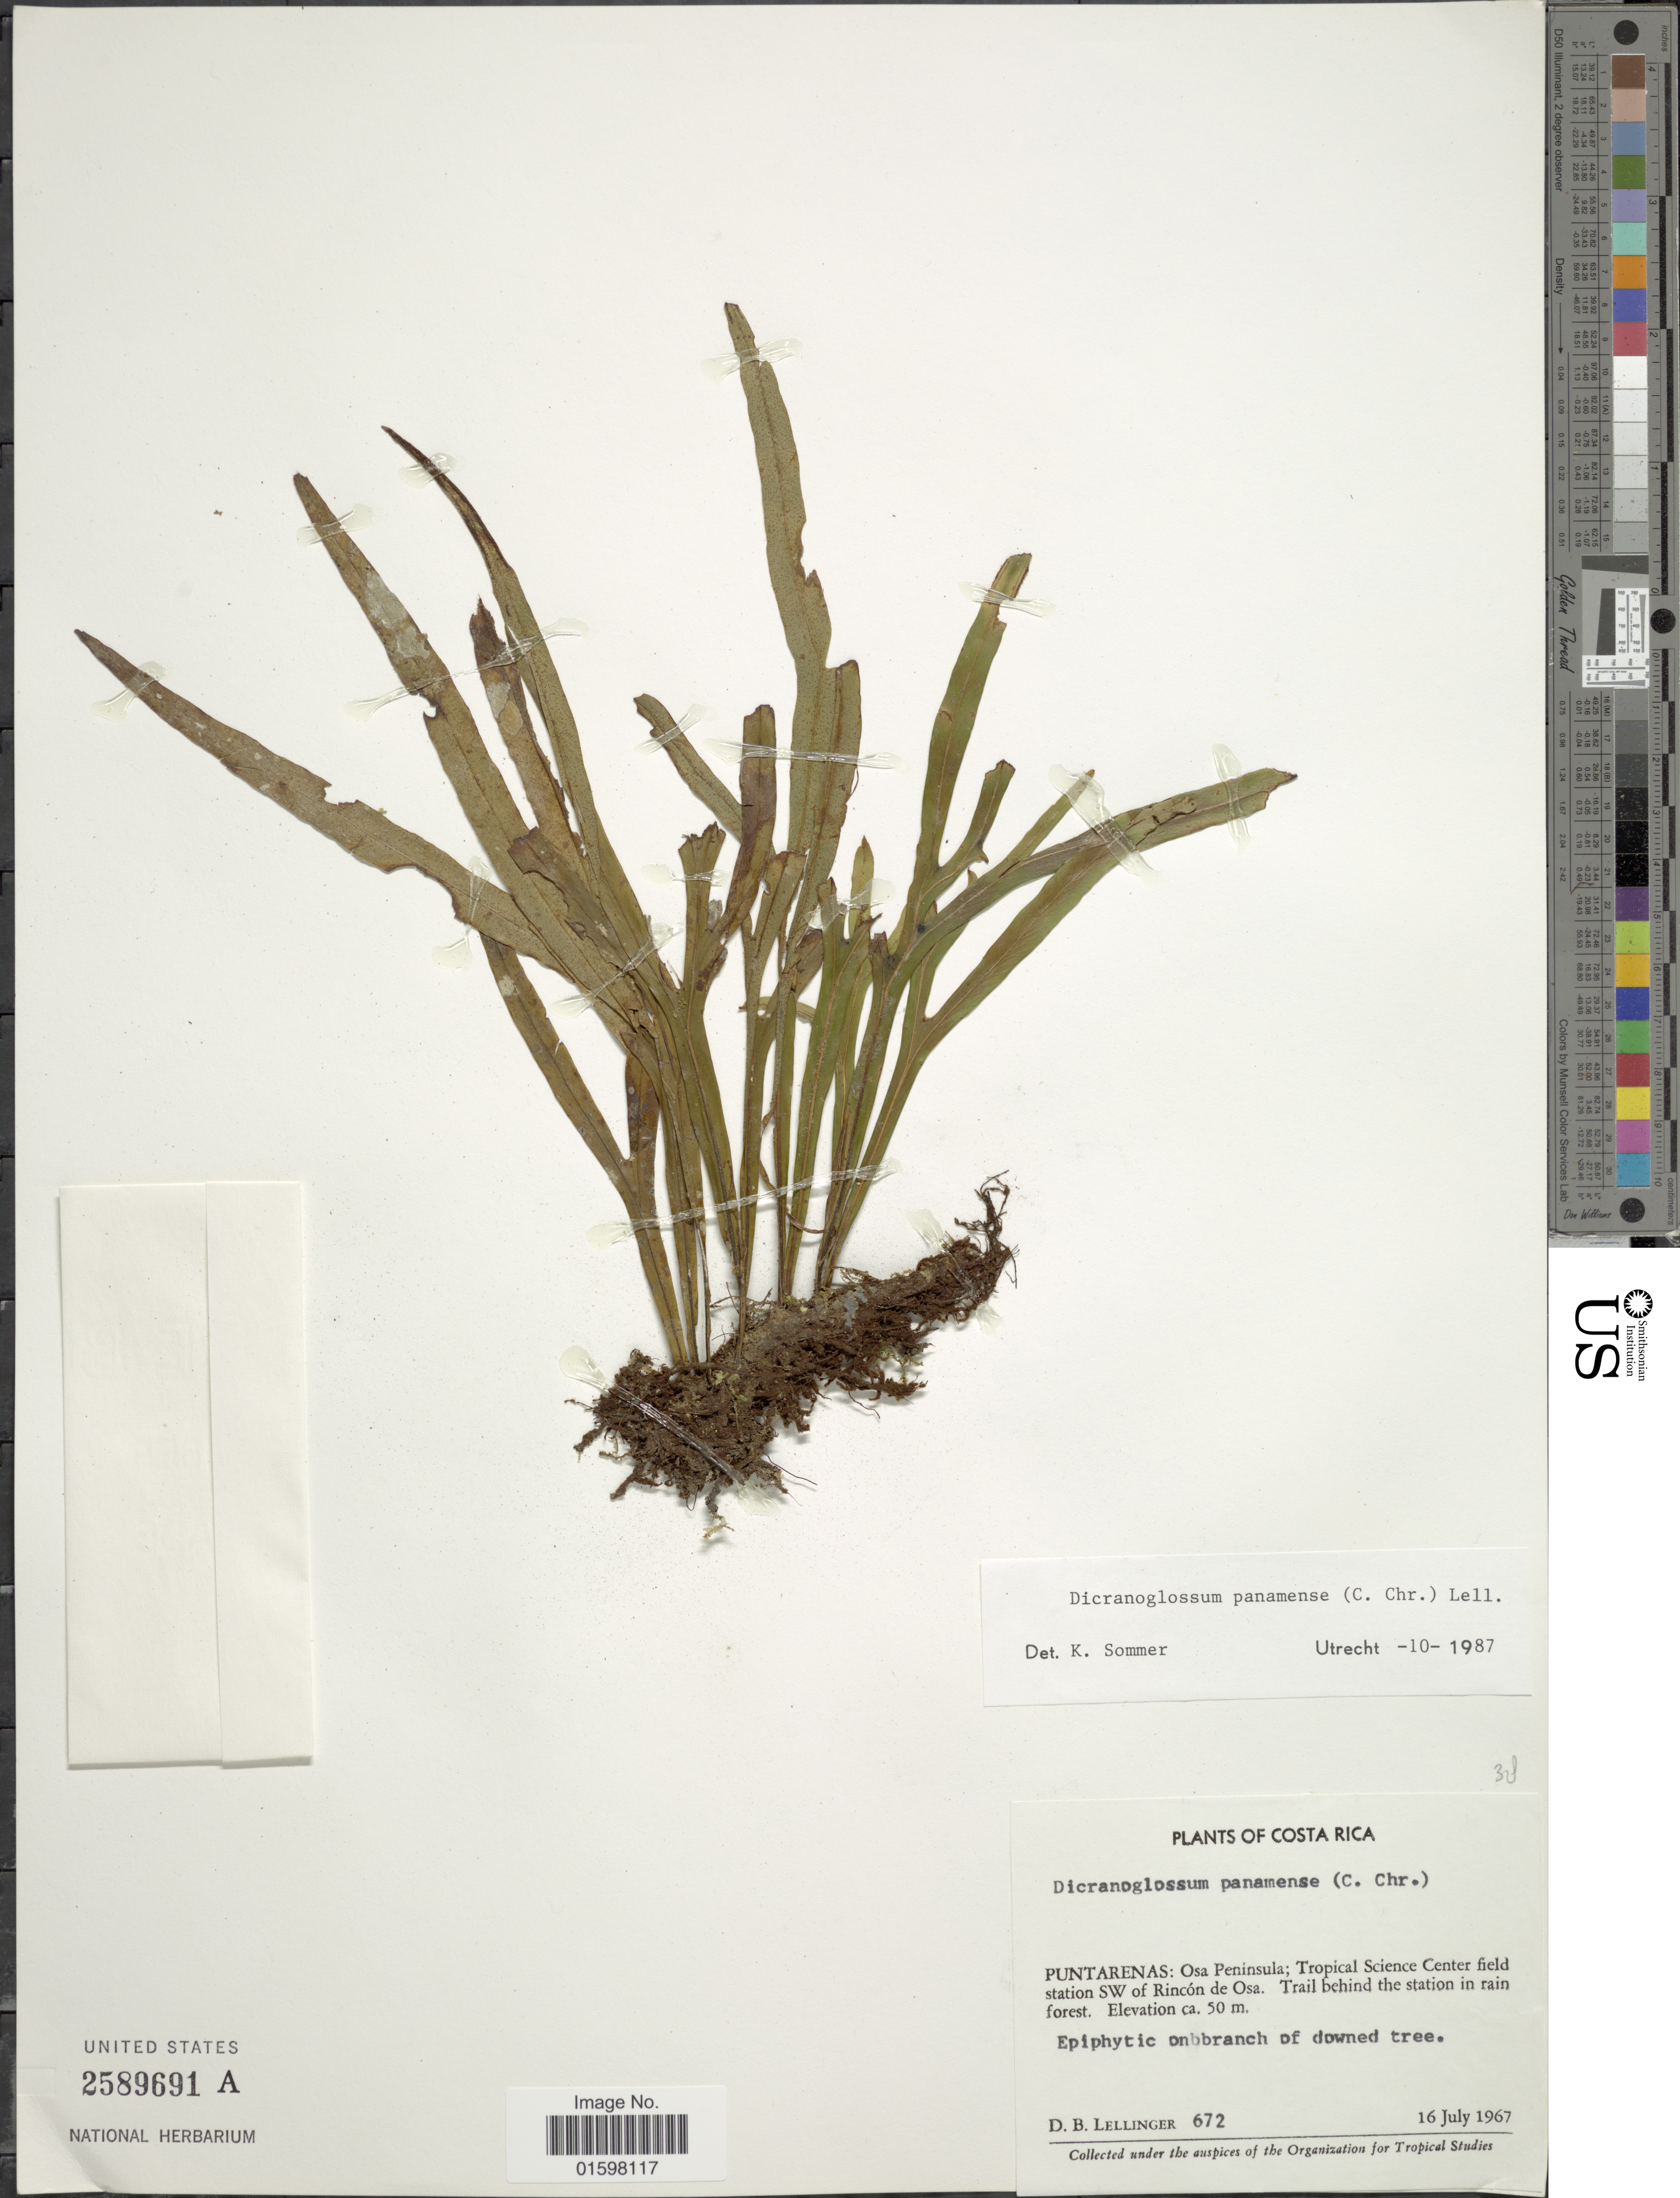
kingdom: Plantae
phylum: Tracheophyta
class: Polypodiopsida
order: Polypodiales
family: Polypodiaceae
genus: Pleopeltis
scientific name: Pleopeltis panamensis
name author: (Weath.) Pic. Serm.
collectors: D. B. Lellinger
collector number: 672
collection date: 1967-07-16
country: Costa Rica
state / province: Puntarenas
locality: Osa Peninsula: Tropical Center field station SW of Rincon de Osa, trail behind the station in rain forest.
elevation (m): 50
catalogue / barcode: US 2589691A